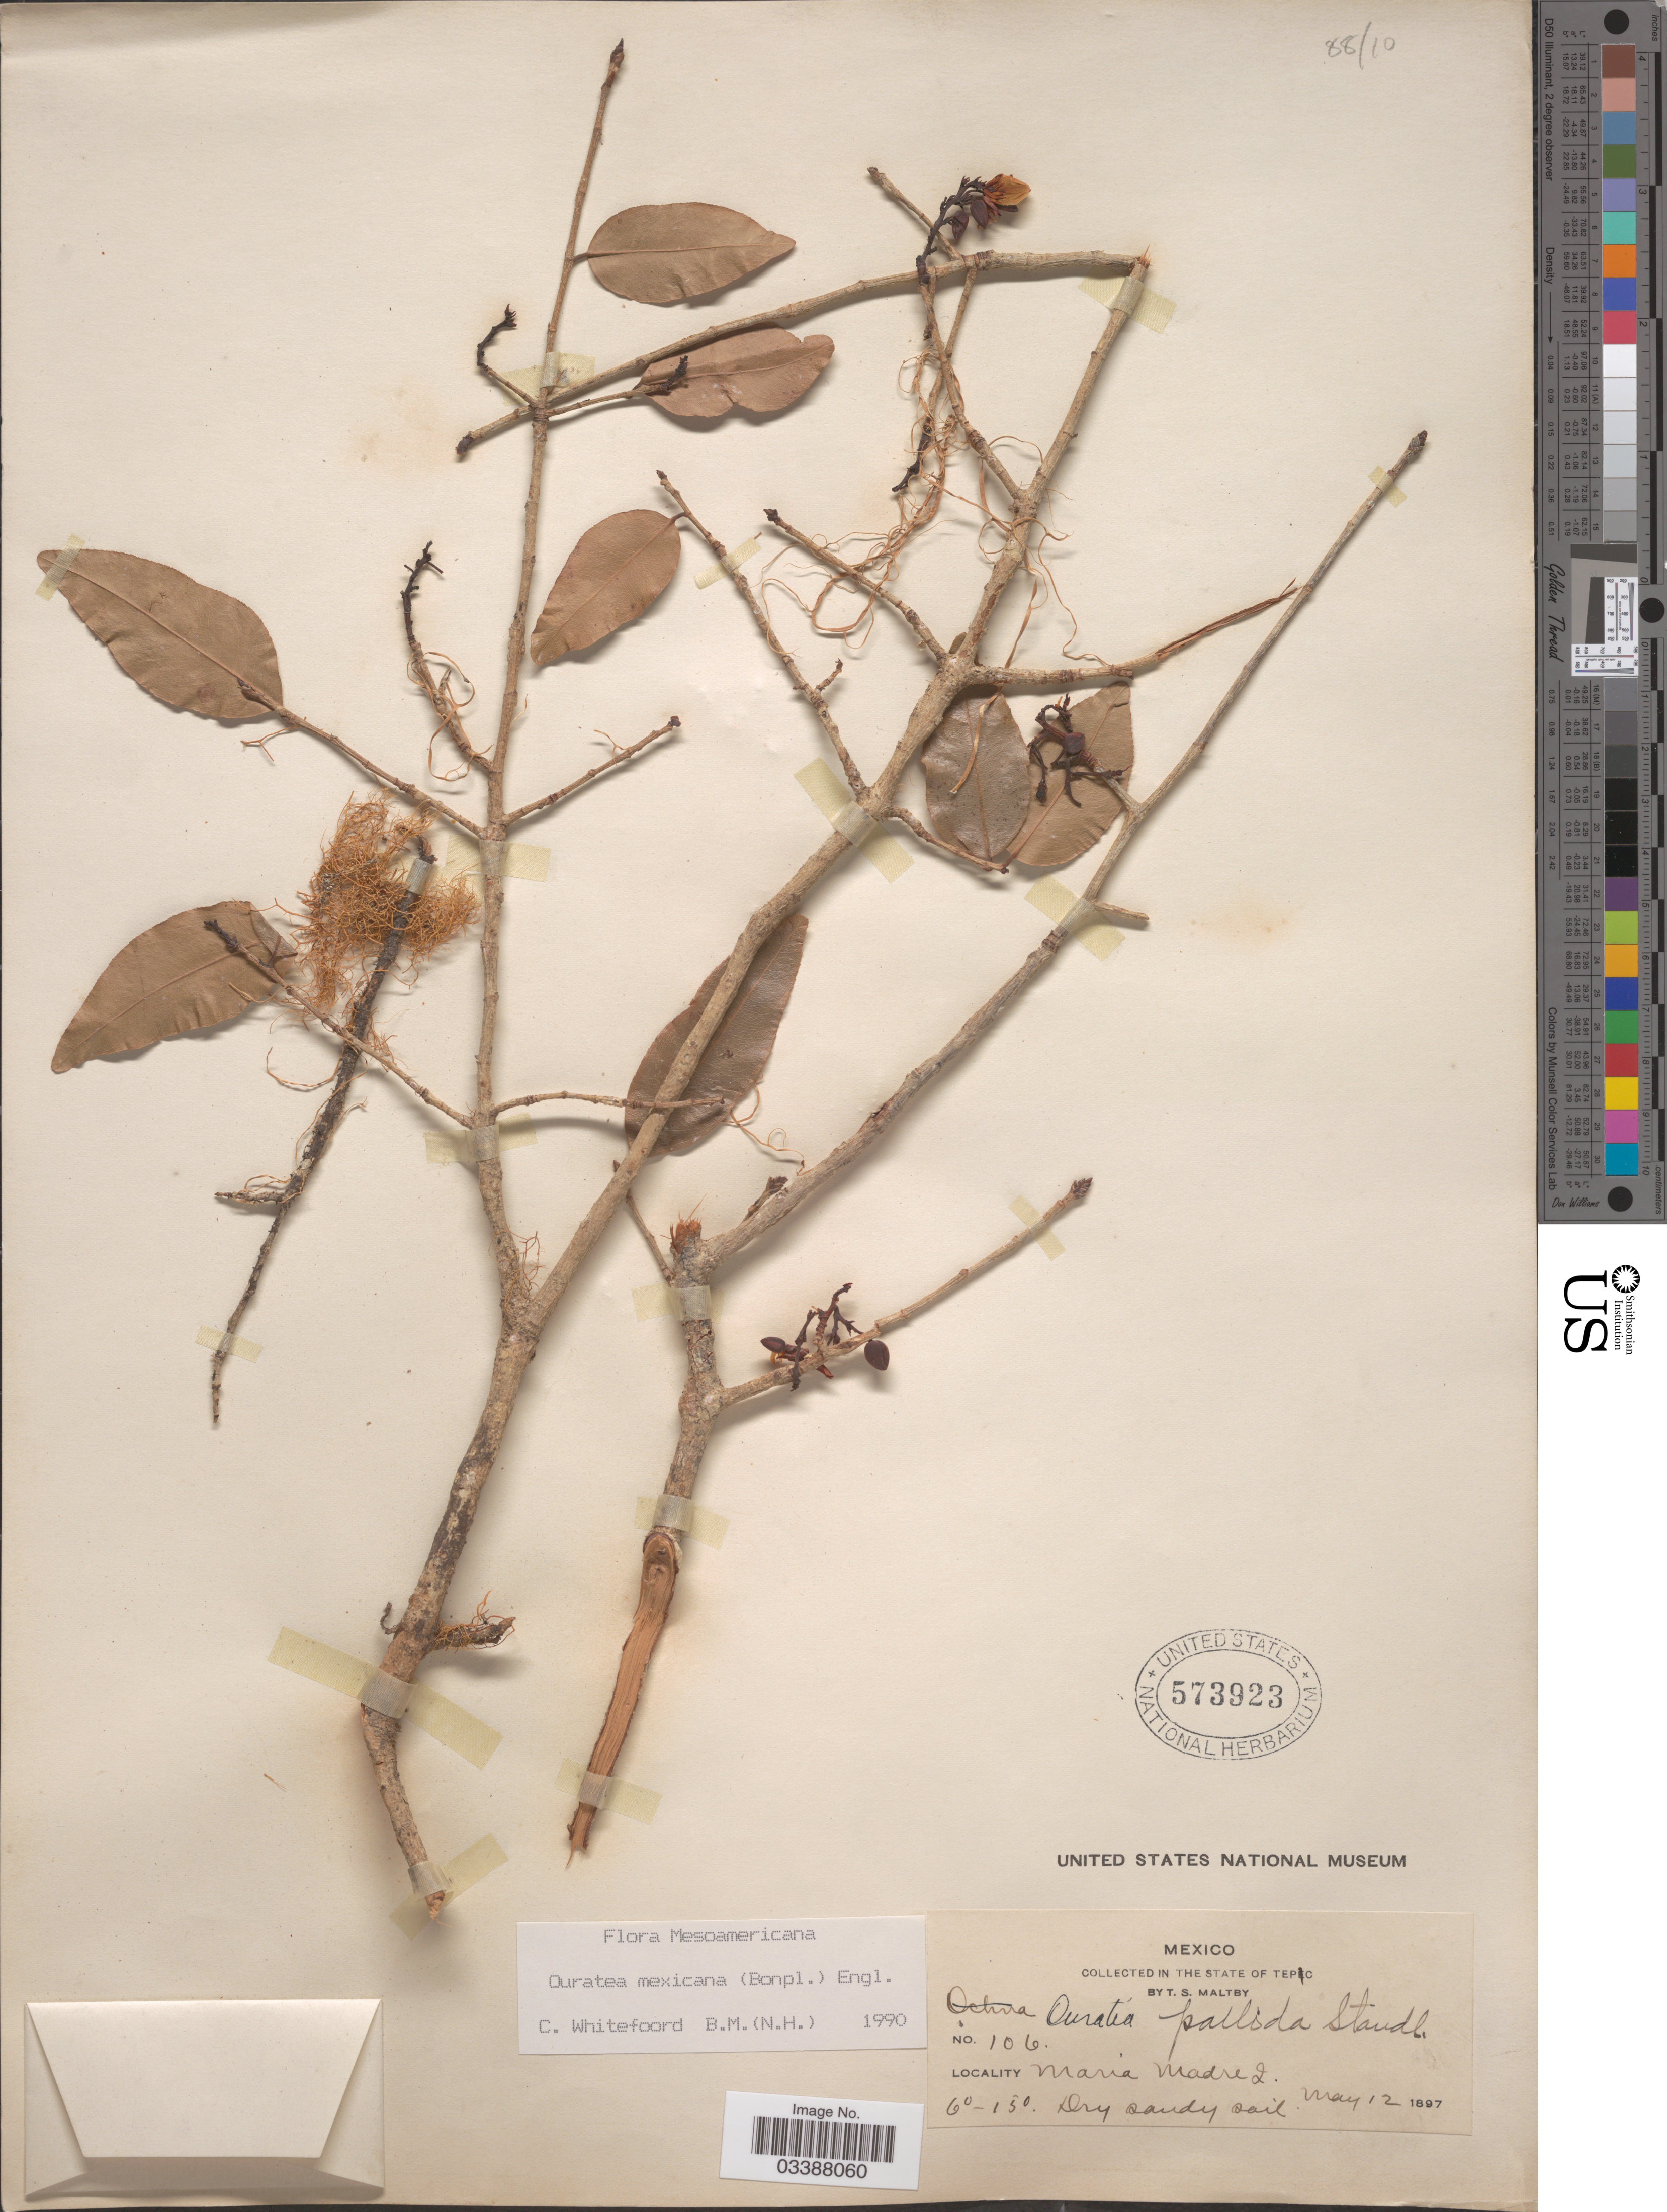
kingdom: Plantae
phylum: Tracheophyta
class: Magnoliopsida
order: Malpighiales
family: Ochnaceae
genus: Ouratea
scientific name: Ouratea mexicana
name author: (Humb.) Engl.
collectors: T. S. Maltby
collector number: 106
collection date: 1897-05-12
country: Mexico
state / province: Nayarit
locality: State of Tepic. Maria Madre I.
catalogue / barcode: US 573923